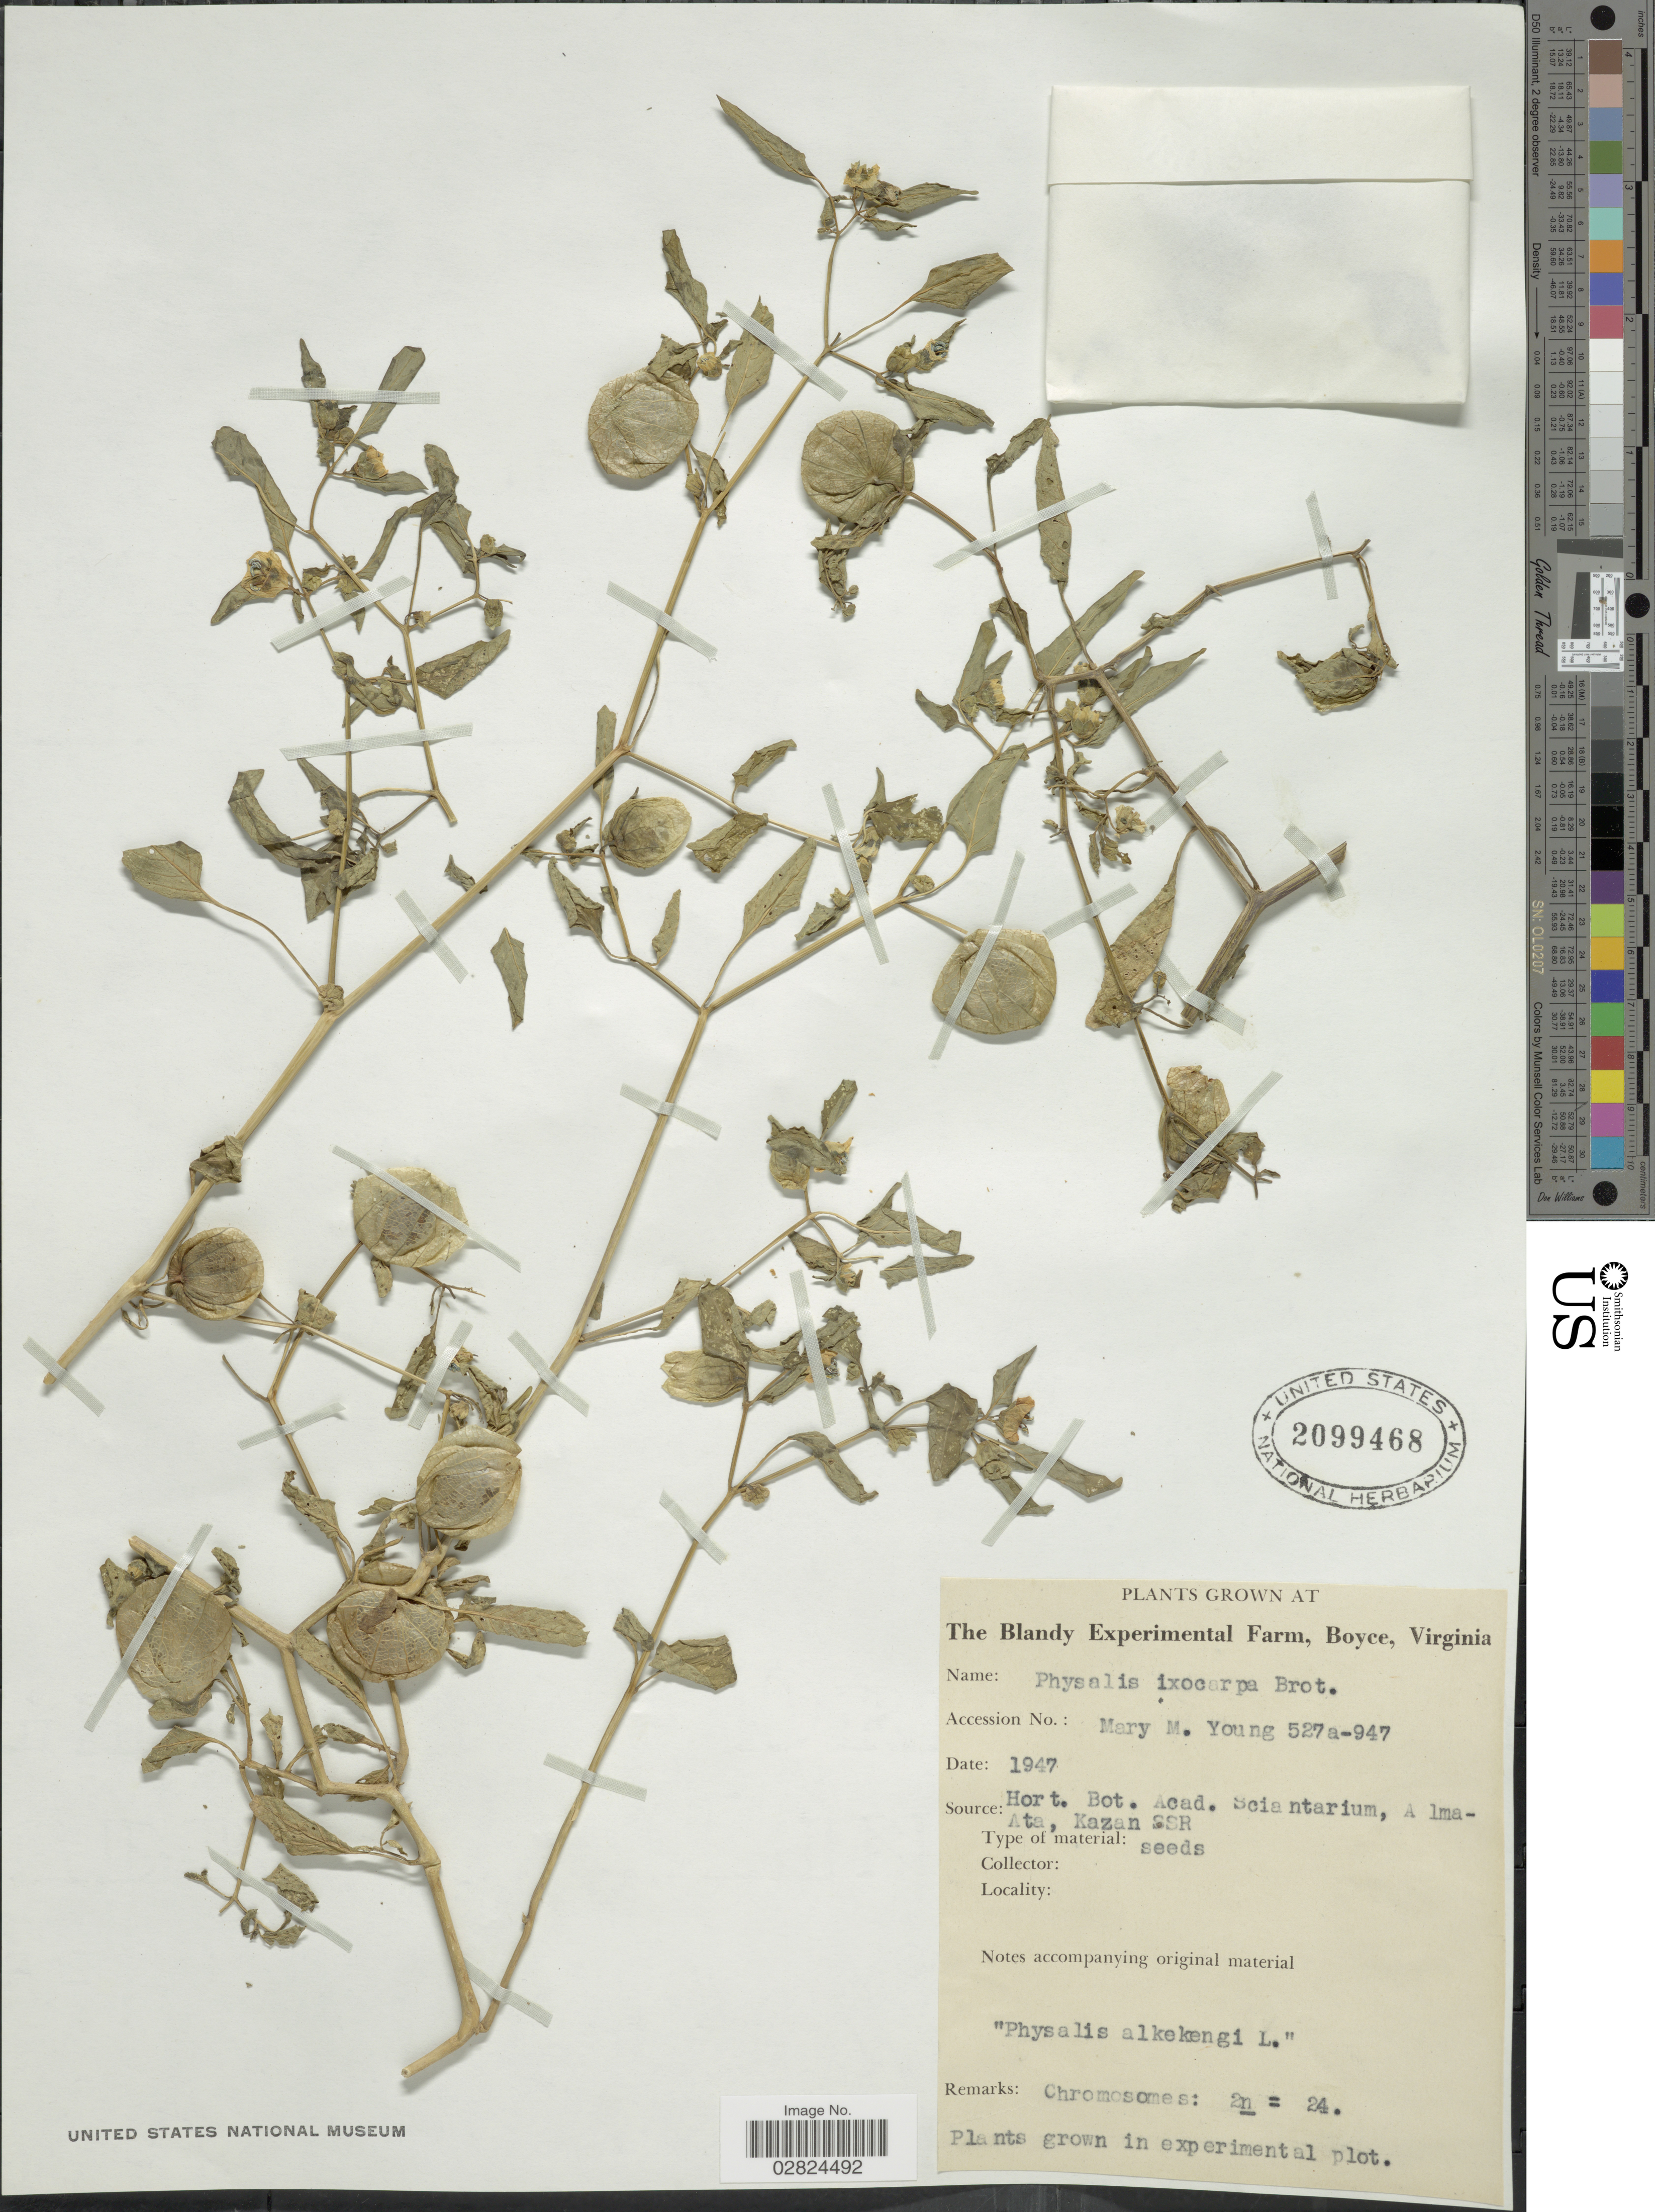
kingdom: Plantae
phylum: Tracheophyta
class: Magnoliopsida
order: Solanales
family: Solanaceae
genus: Physalis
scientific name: Physalis ixocarpa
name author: Brot. ex Hornem.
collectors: M. Young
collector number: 527a-947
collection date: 1947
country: United States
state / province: Virginia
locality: The Blandy Experimental Farm, Boyce.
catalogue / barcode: US 2099468